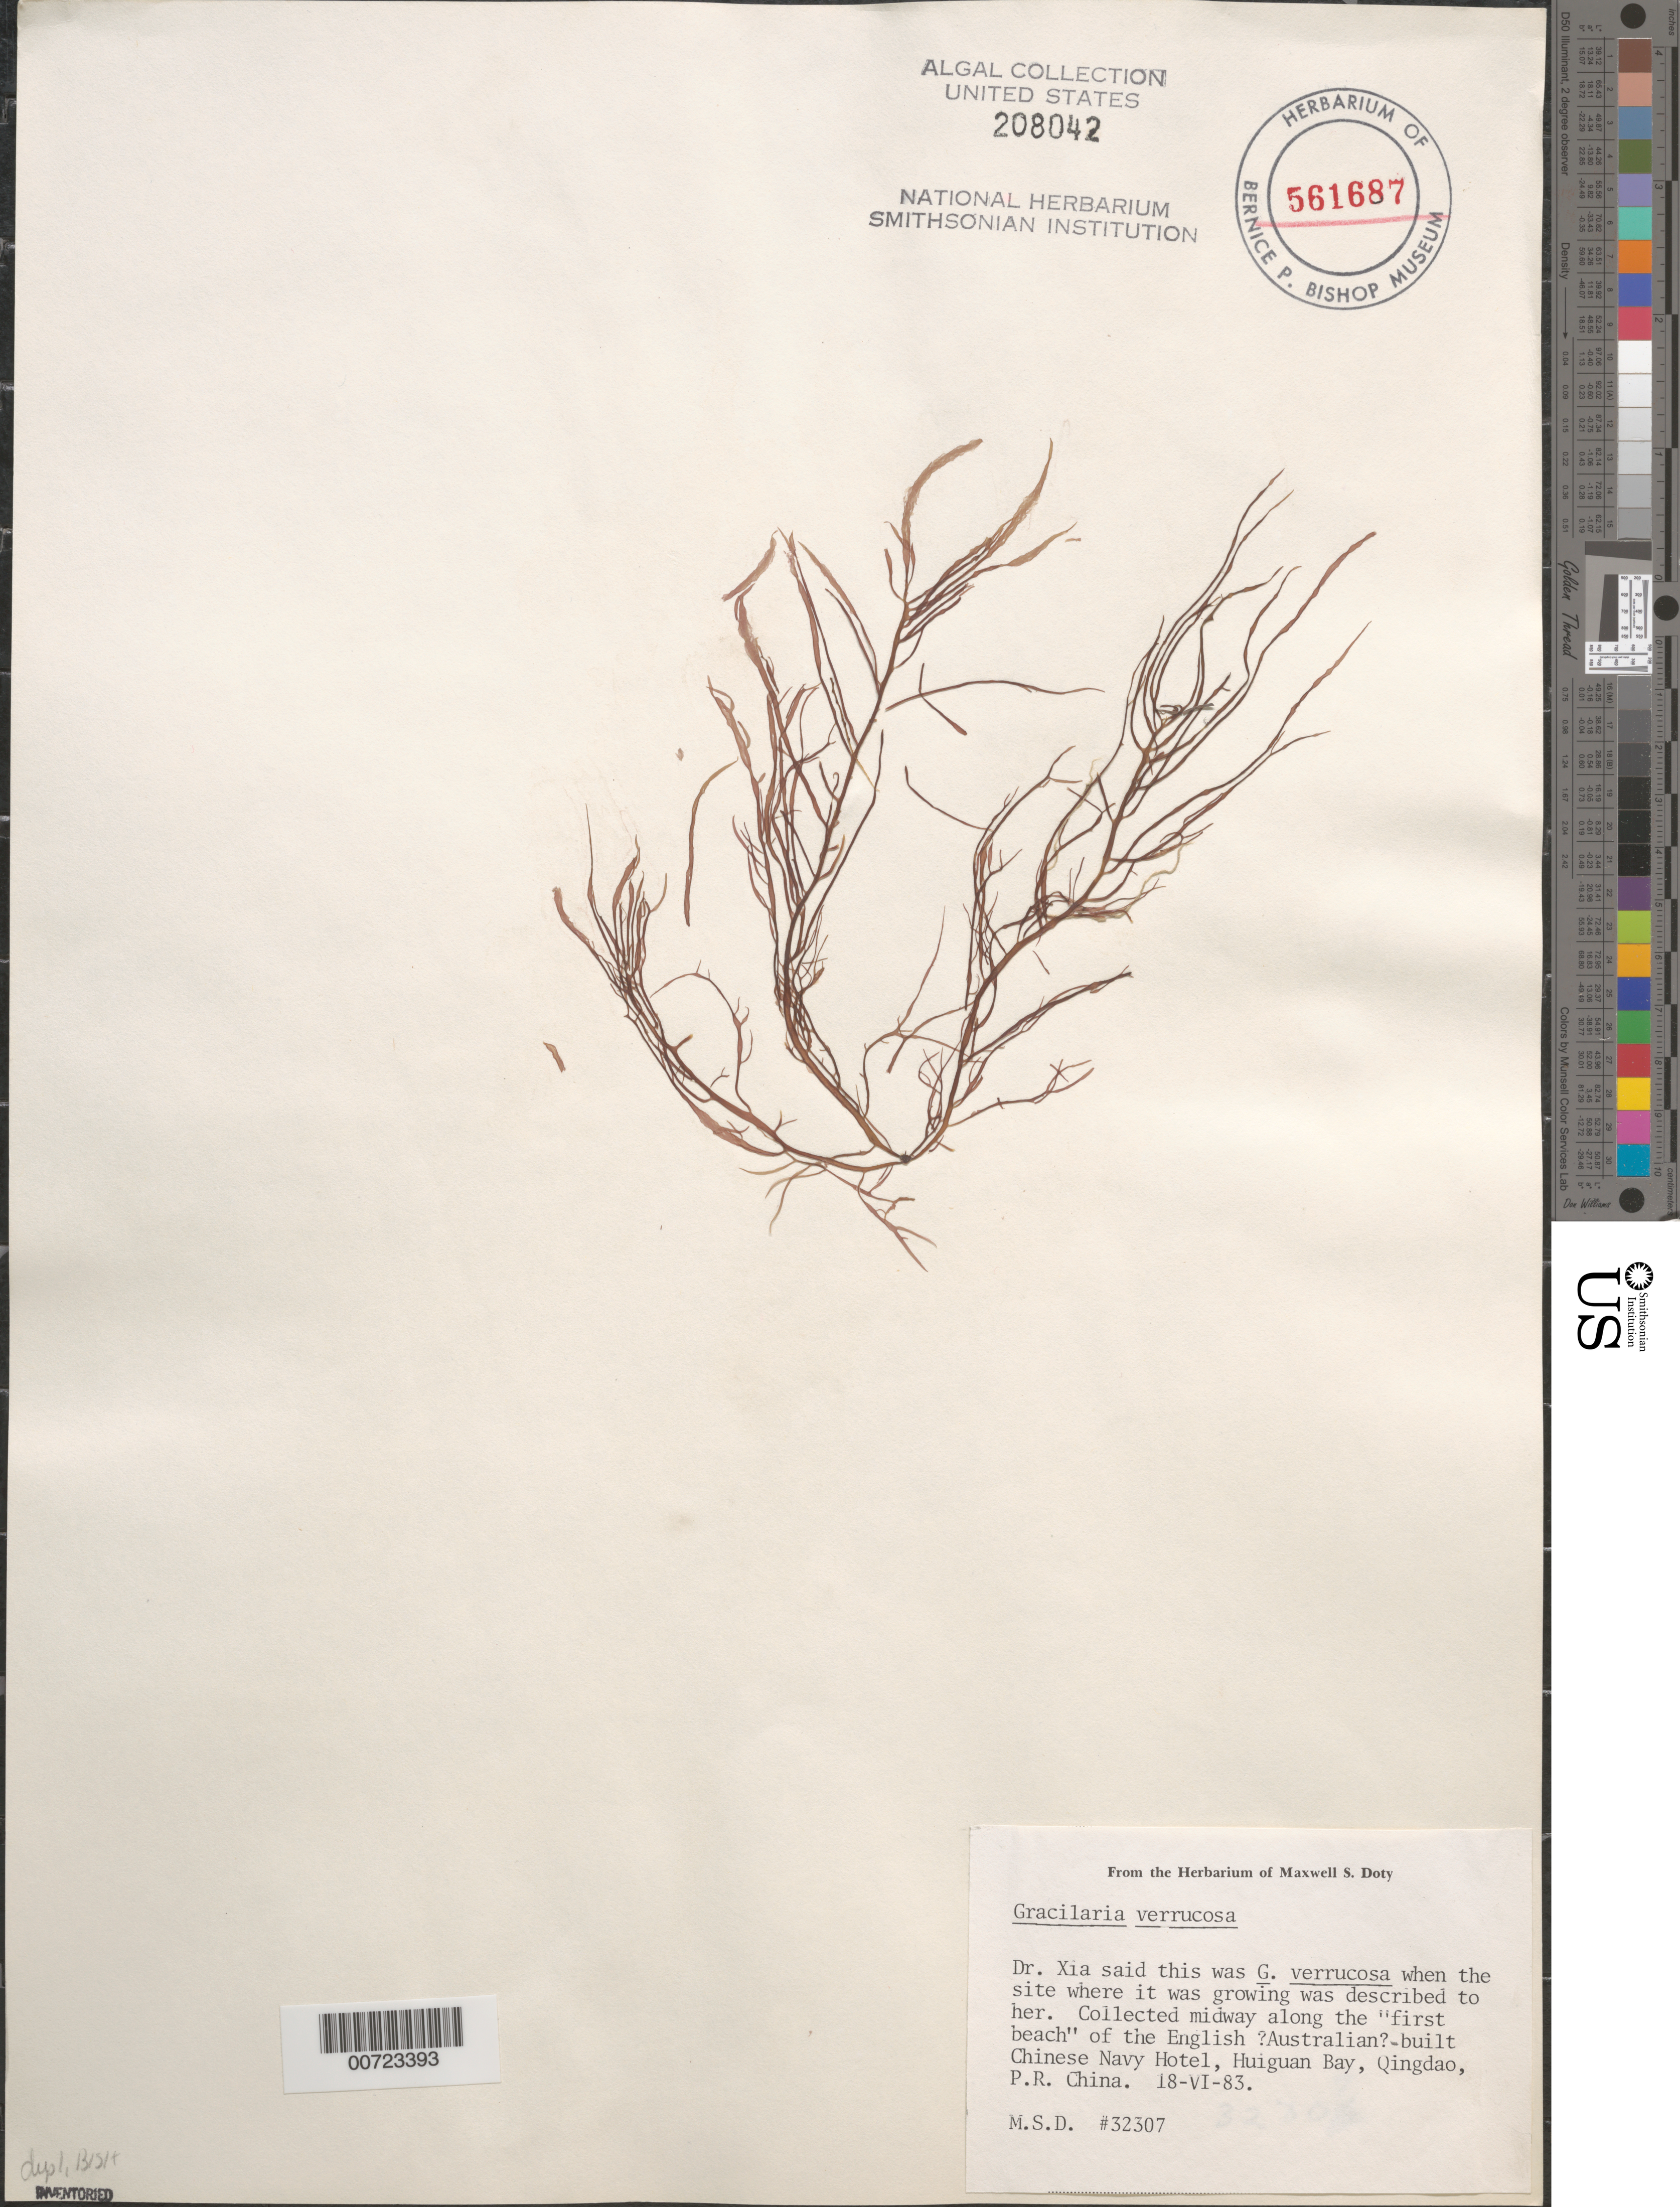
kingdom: Plantae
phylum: Rhodophyta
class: Florideophyceae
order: Gracilariales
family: Gracilariaceae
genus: Gracilariopsis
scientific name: Gracilariopsis longissima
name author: (S.G. Gmel.) Steentoft et al.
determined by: Algae name updating Project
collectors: M. S.Doty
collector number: MSD 32307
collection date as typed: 18 Jun 1983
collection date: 1983-06-18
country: China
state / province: Shandong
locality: Chinese Navy Hotel, Huiguan Bay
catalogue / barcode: US 208042